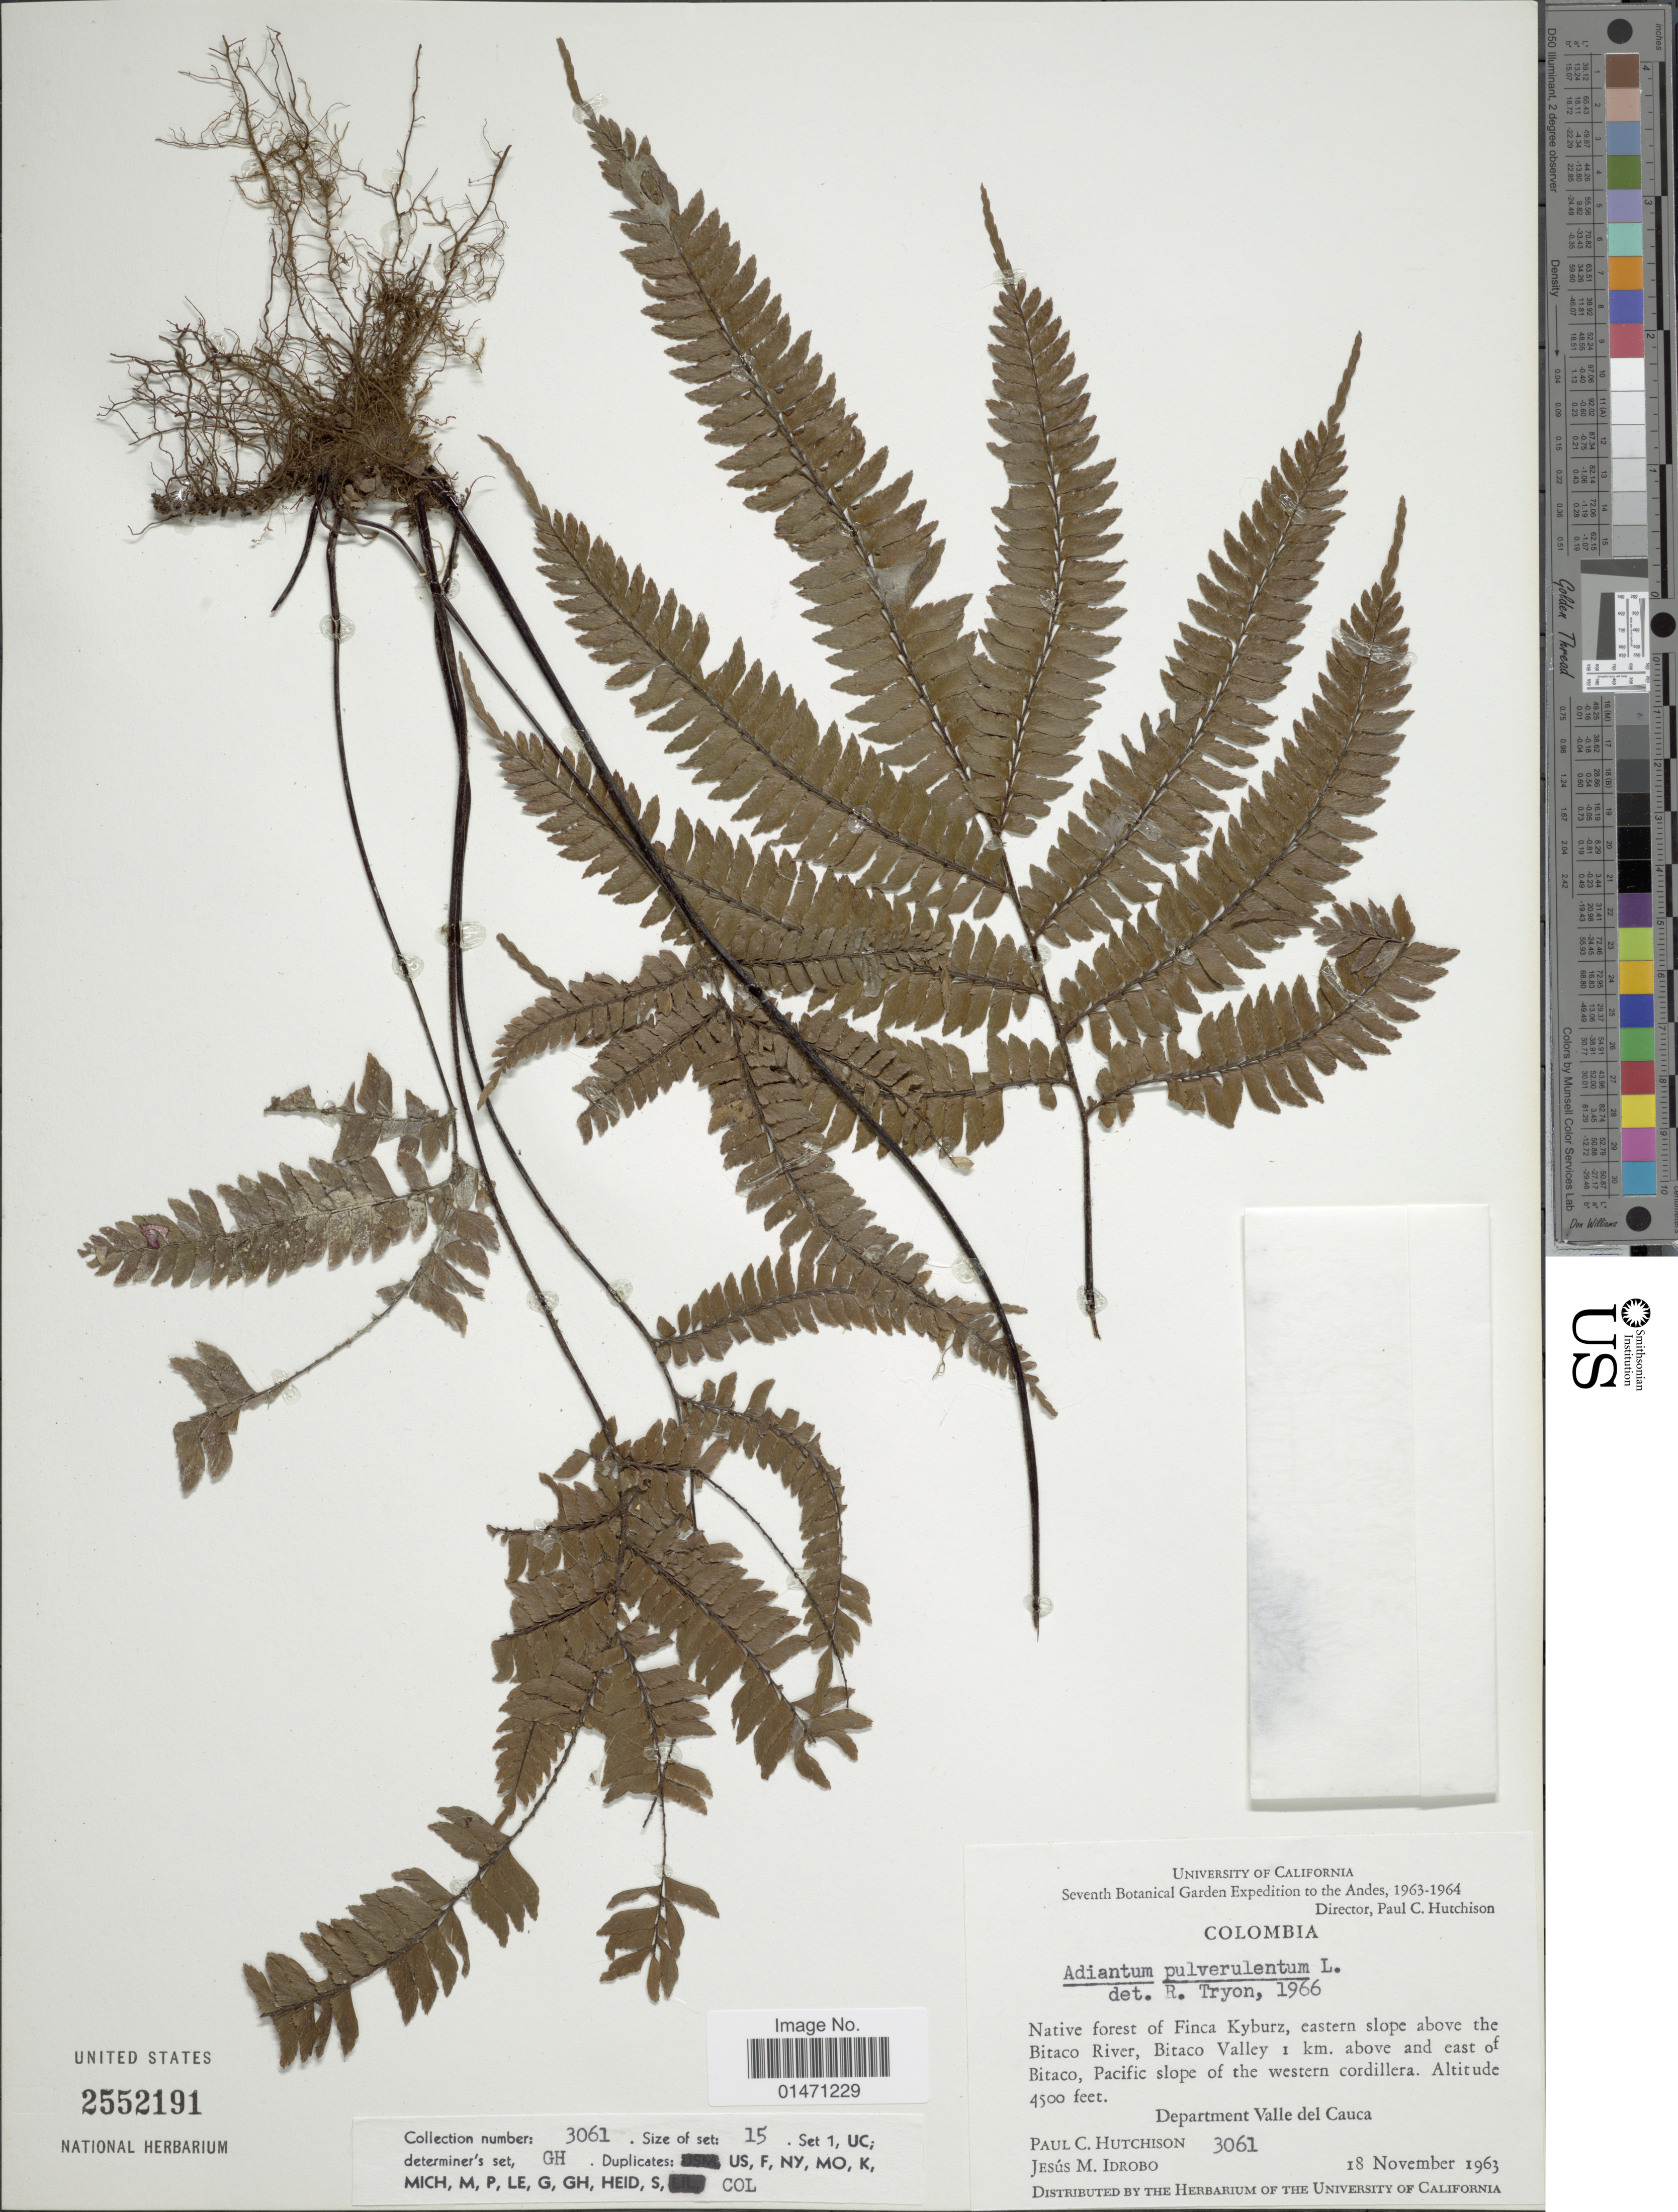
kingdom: Plantae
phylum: Tracheophyta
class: Polypodiopsida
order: Polypodiales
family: Pteridaceae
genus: Adiantum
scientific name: Adiantum pulverulentum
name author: L.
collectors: P. C. Hutchison & J. M. Idrobo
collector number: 3061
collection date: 1963-11-18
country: Colombia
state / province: Valle del Cauca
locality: Native forest of Finca Kyburz eastern slope above the Bitaco river, Bitaco valley 1km above and east of Bitaco, pacific slope of the western cordillera, Department Valle del Cauca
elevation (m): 1372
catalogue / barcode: US 2552191